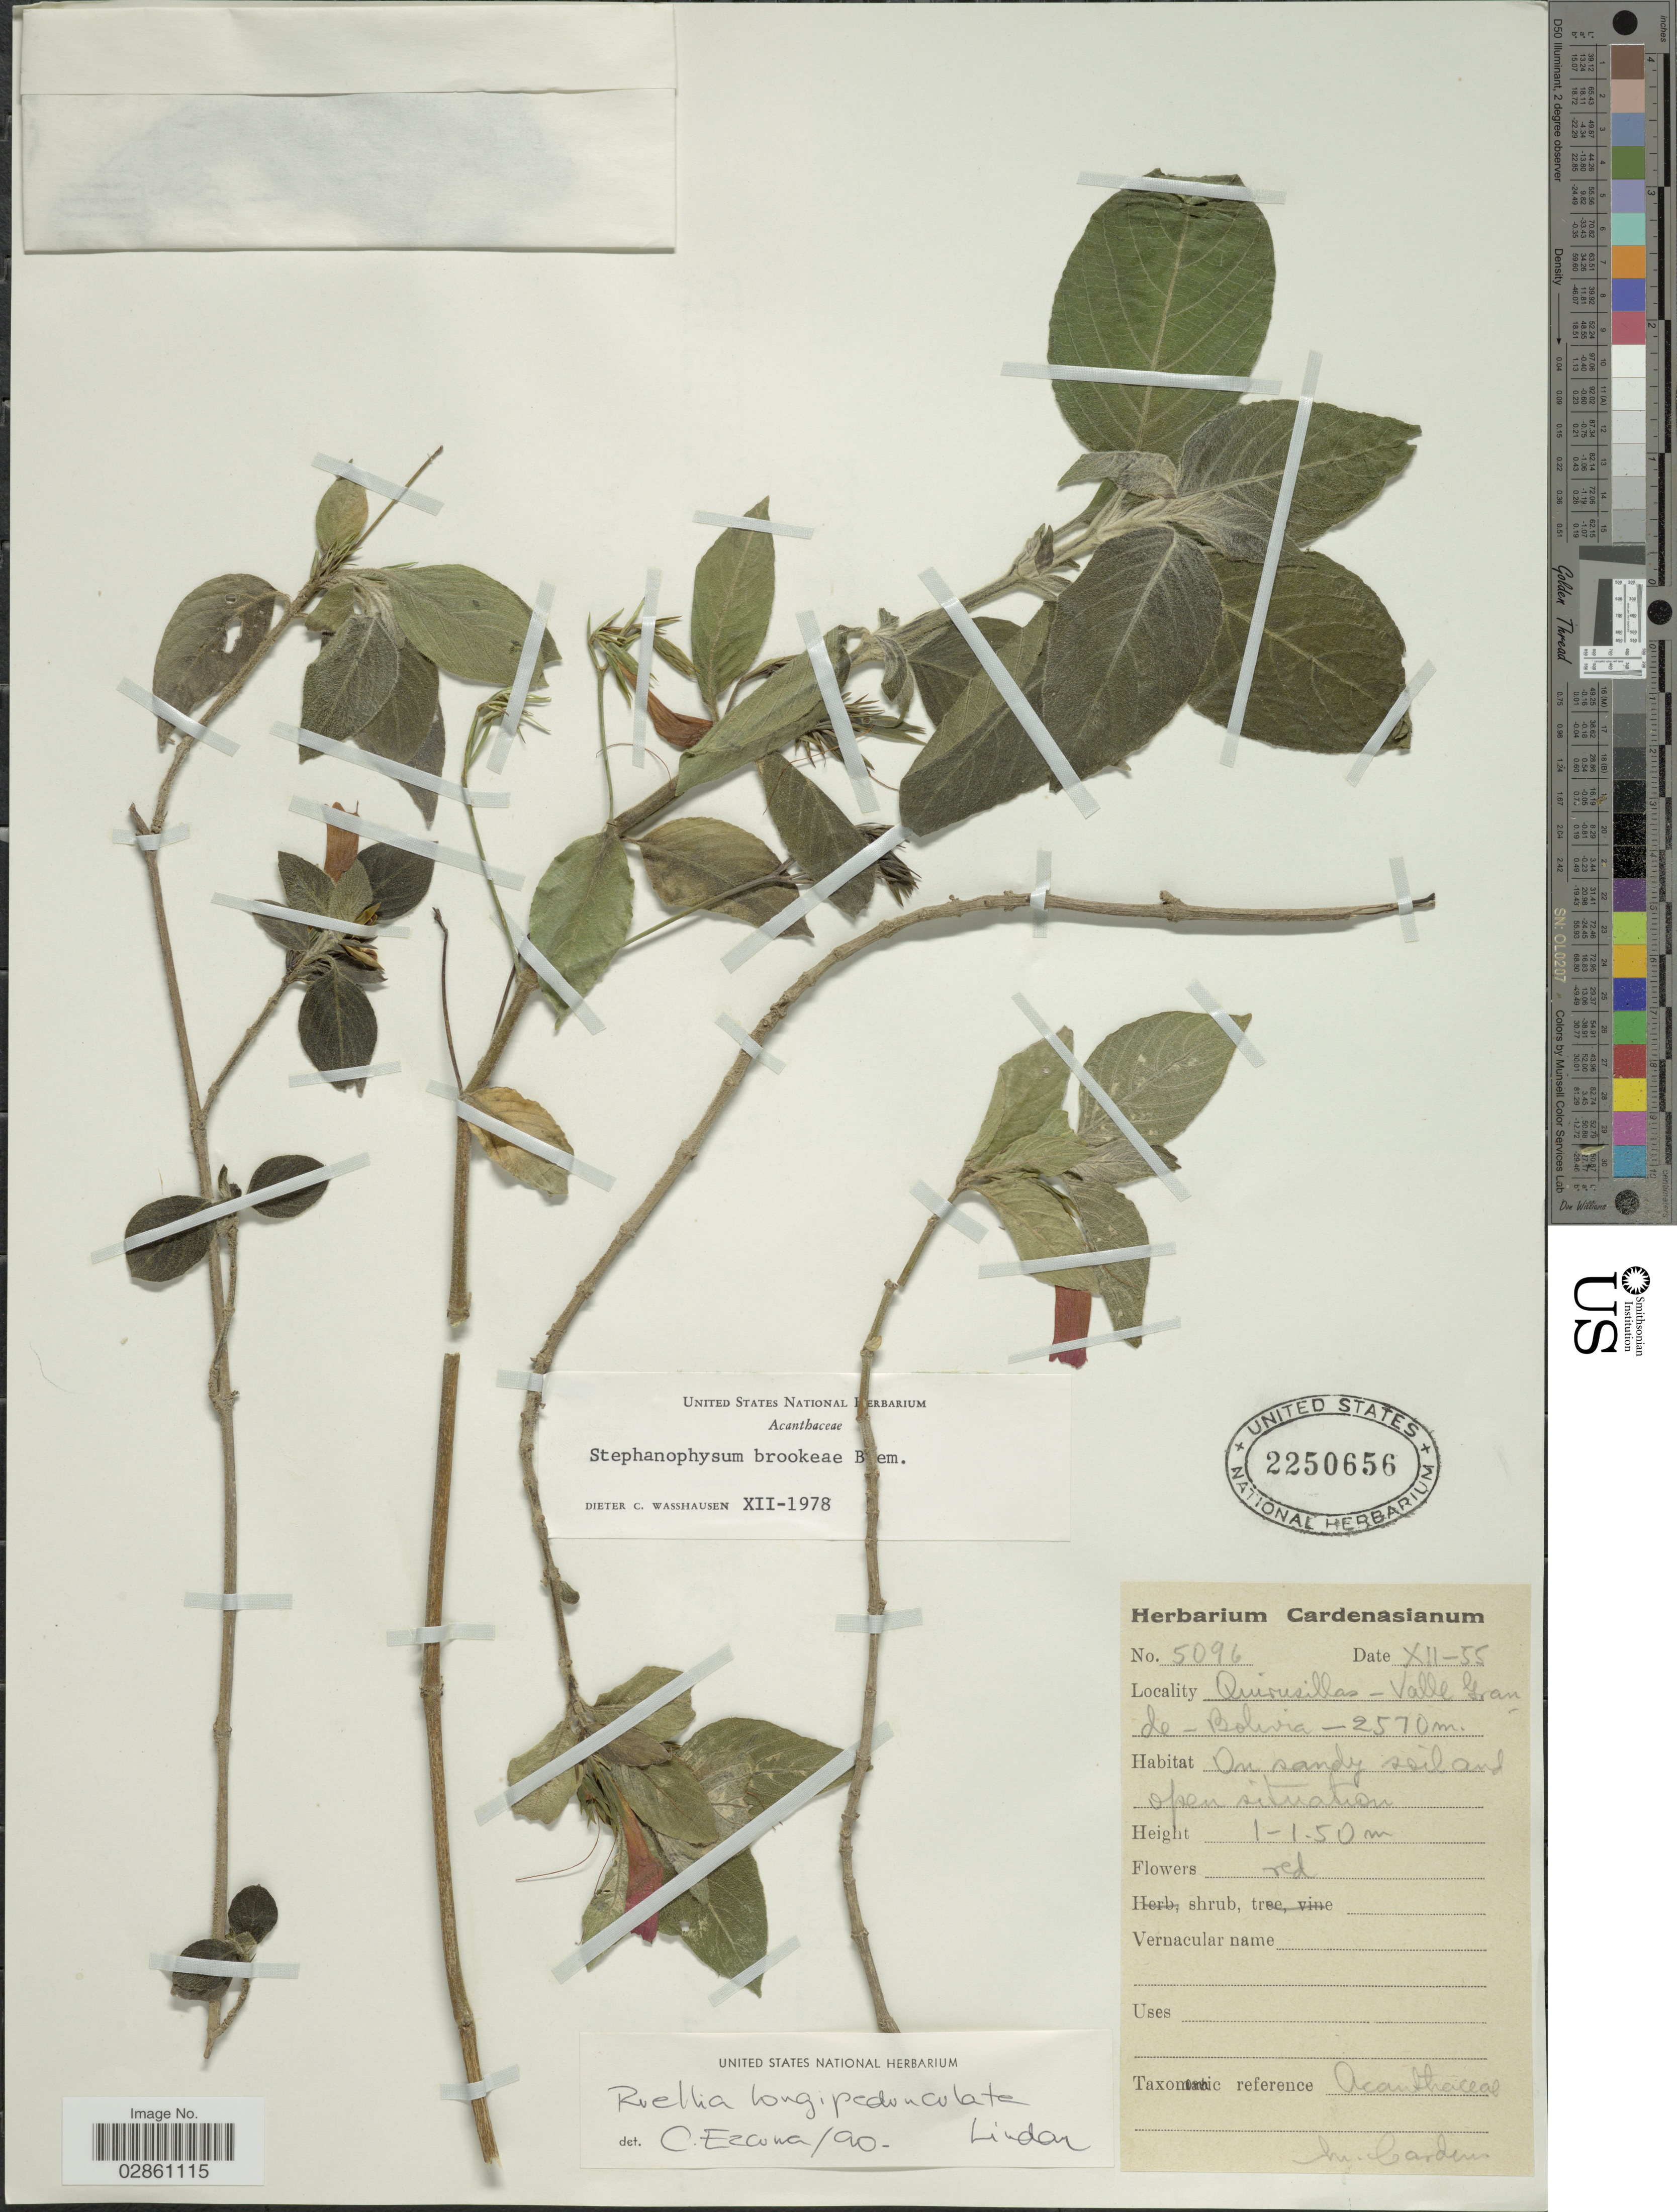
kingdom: Plantae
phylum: Tracheophyta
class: Magnoliopsida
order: Lamiales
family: Acanthaceae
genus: Ruellia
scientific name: Ruellia longipedunculata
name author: Lindau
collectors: M. Cárdenas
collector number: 5096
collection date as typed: Transcribed d/m/y: /12/55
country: Bolivia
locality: Quirusillas, Valle Grande.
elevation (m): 2570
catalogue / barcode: US 2250656